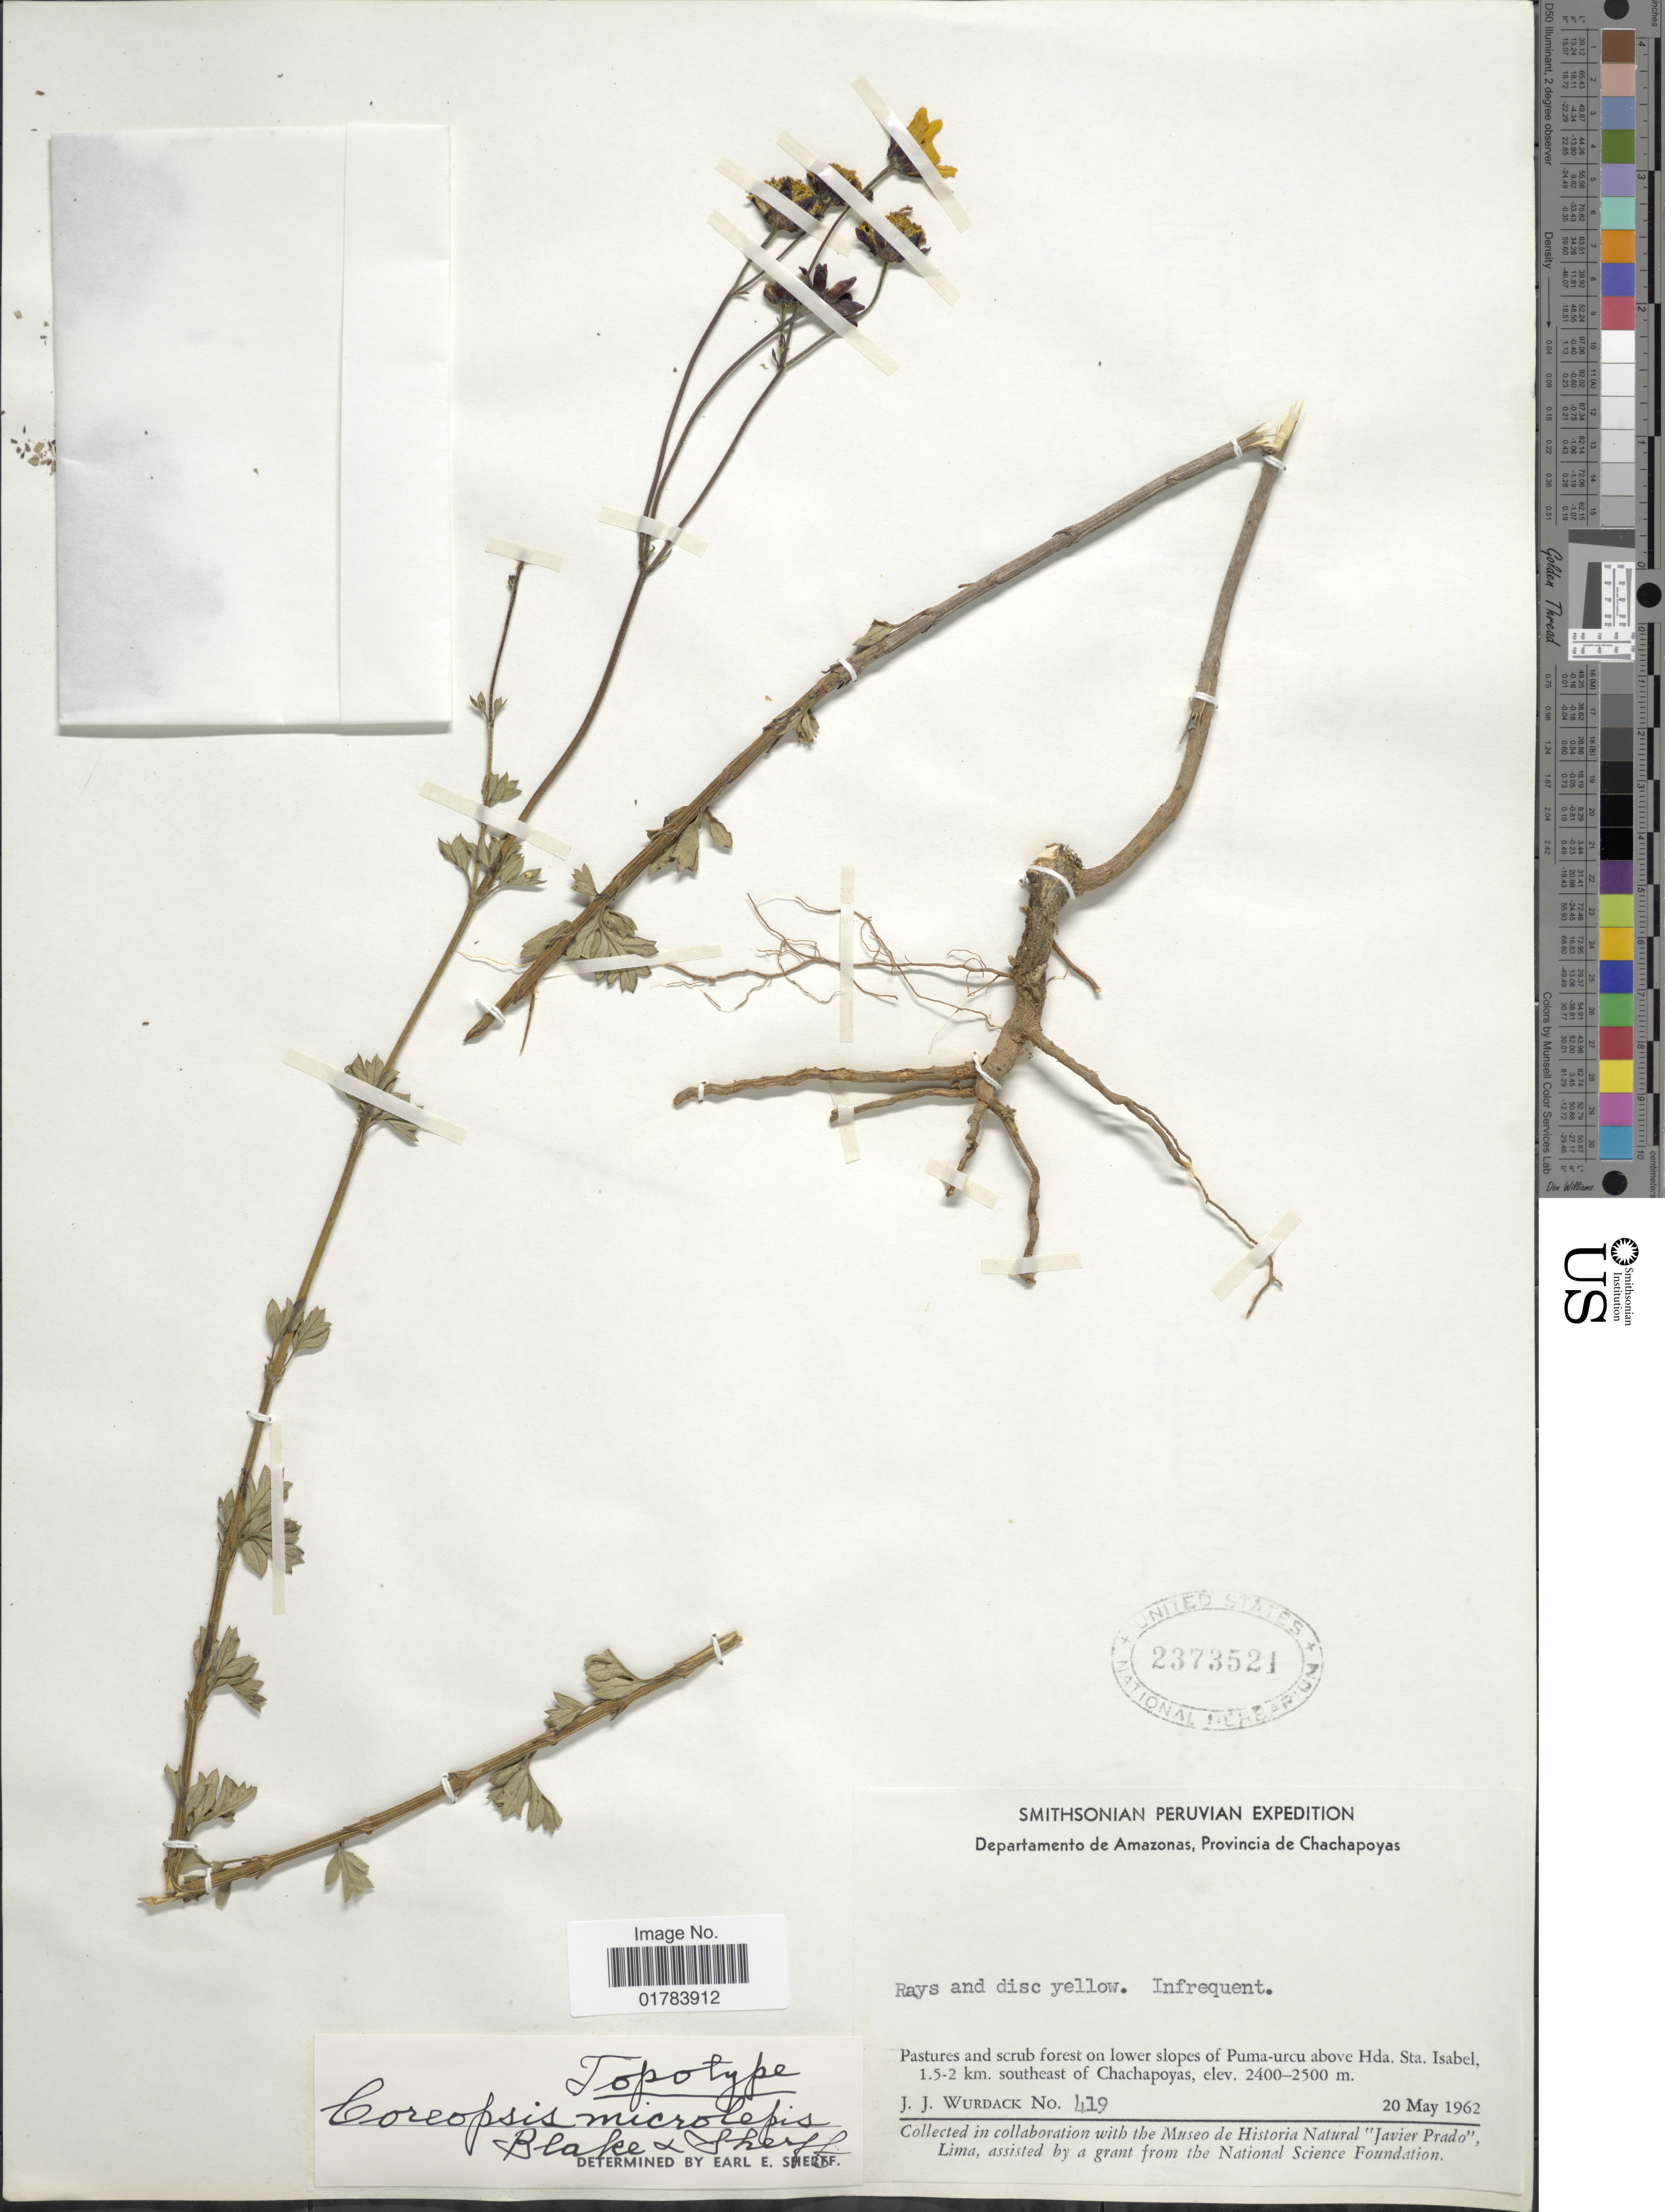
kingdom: Plantae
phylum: Tracheophyta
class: Magnoliopsida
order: Asterales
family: Asteraceae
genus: Coreopsis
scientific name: Coreopsis microlepis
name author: S.F. Blake & Sherff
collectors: J. J. Wurdack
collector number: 419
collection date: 1962-05-20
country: Peru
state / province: Amazonas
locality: Province de Chachapoyas, Pastures and scrub forest on lower slopes of Puma-urcu above Hda. Sta. Sta. Isabel, 1.5-2 km. southeast of Chachapoyas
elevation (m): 2400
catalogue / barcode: US 2373521